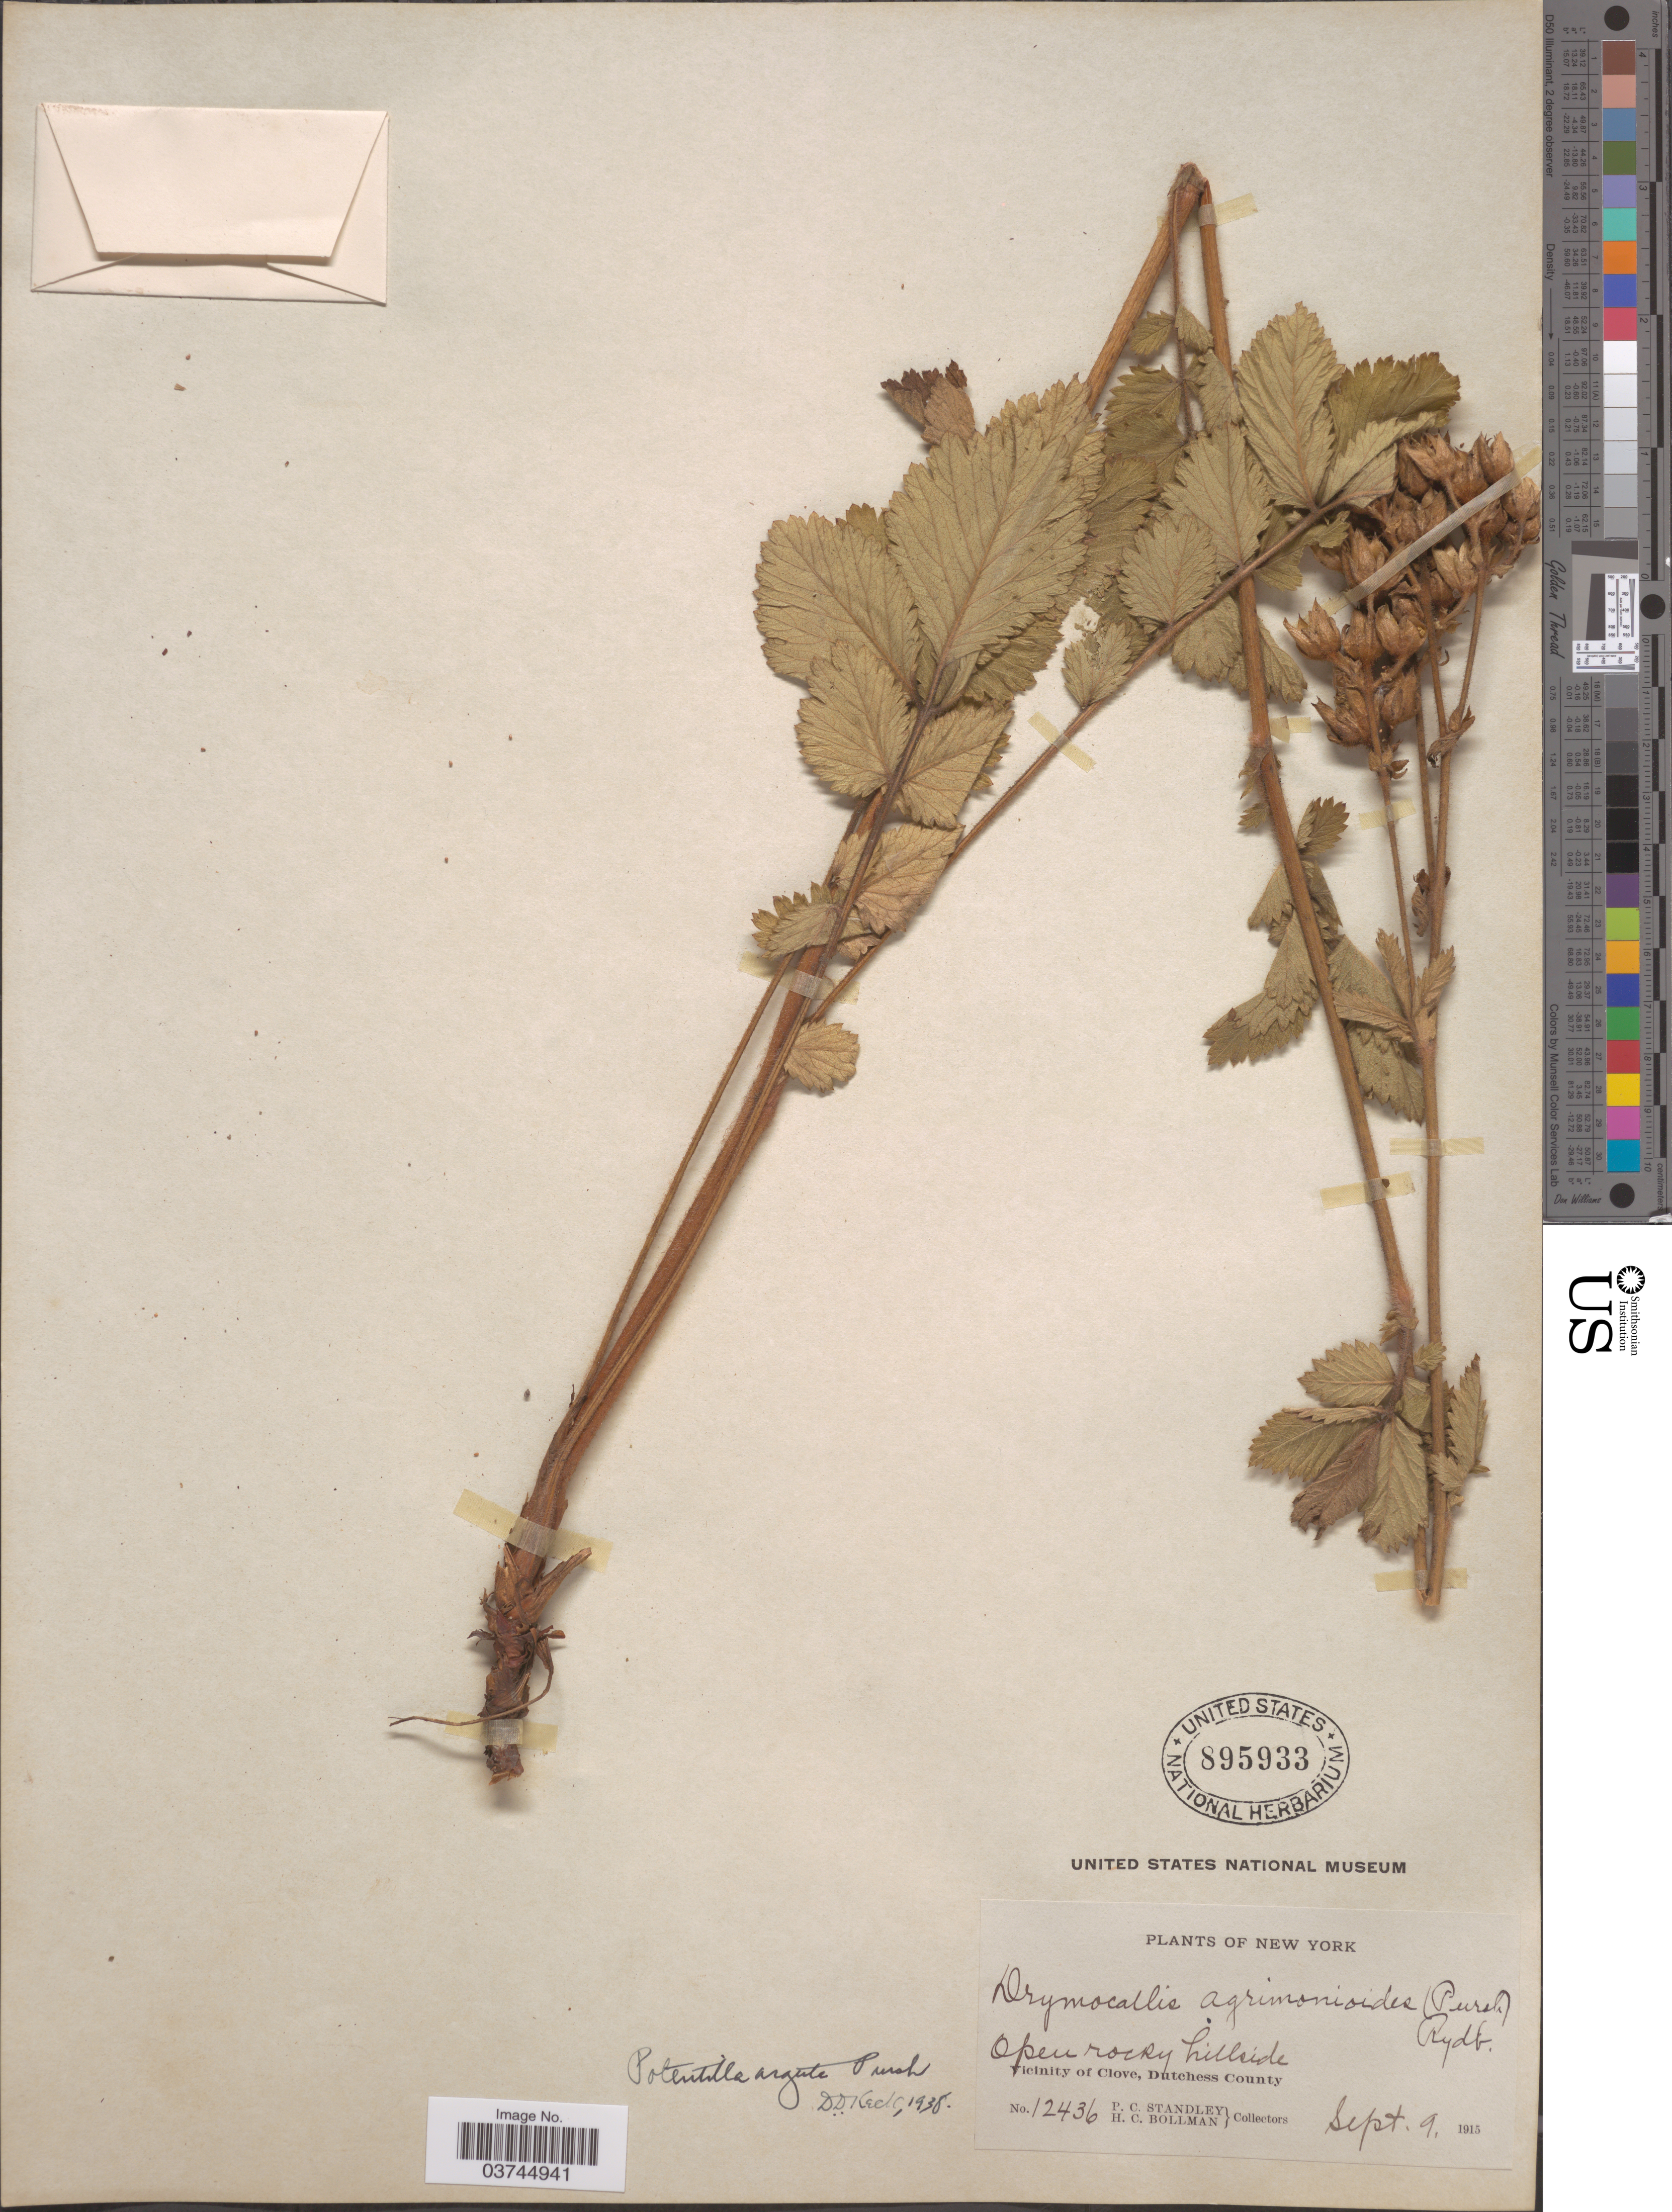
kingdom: Plantae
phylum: Tracheophyta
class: Magnoliopsida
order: Rosales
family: Rosaceae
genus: Drymocallis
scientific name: Drymocallis arguta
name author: (Pursh) Rydb.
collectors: P. C. Standley & H. C. Bollman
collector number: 12436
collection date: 1915-09-09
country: United States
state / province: New York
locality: Vicinity of Clove, Dutchess County.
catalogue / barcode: US 895933